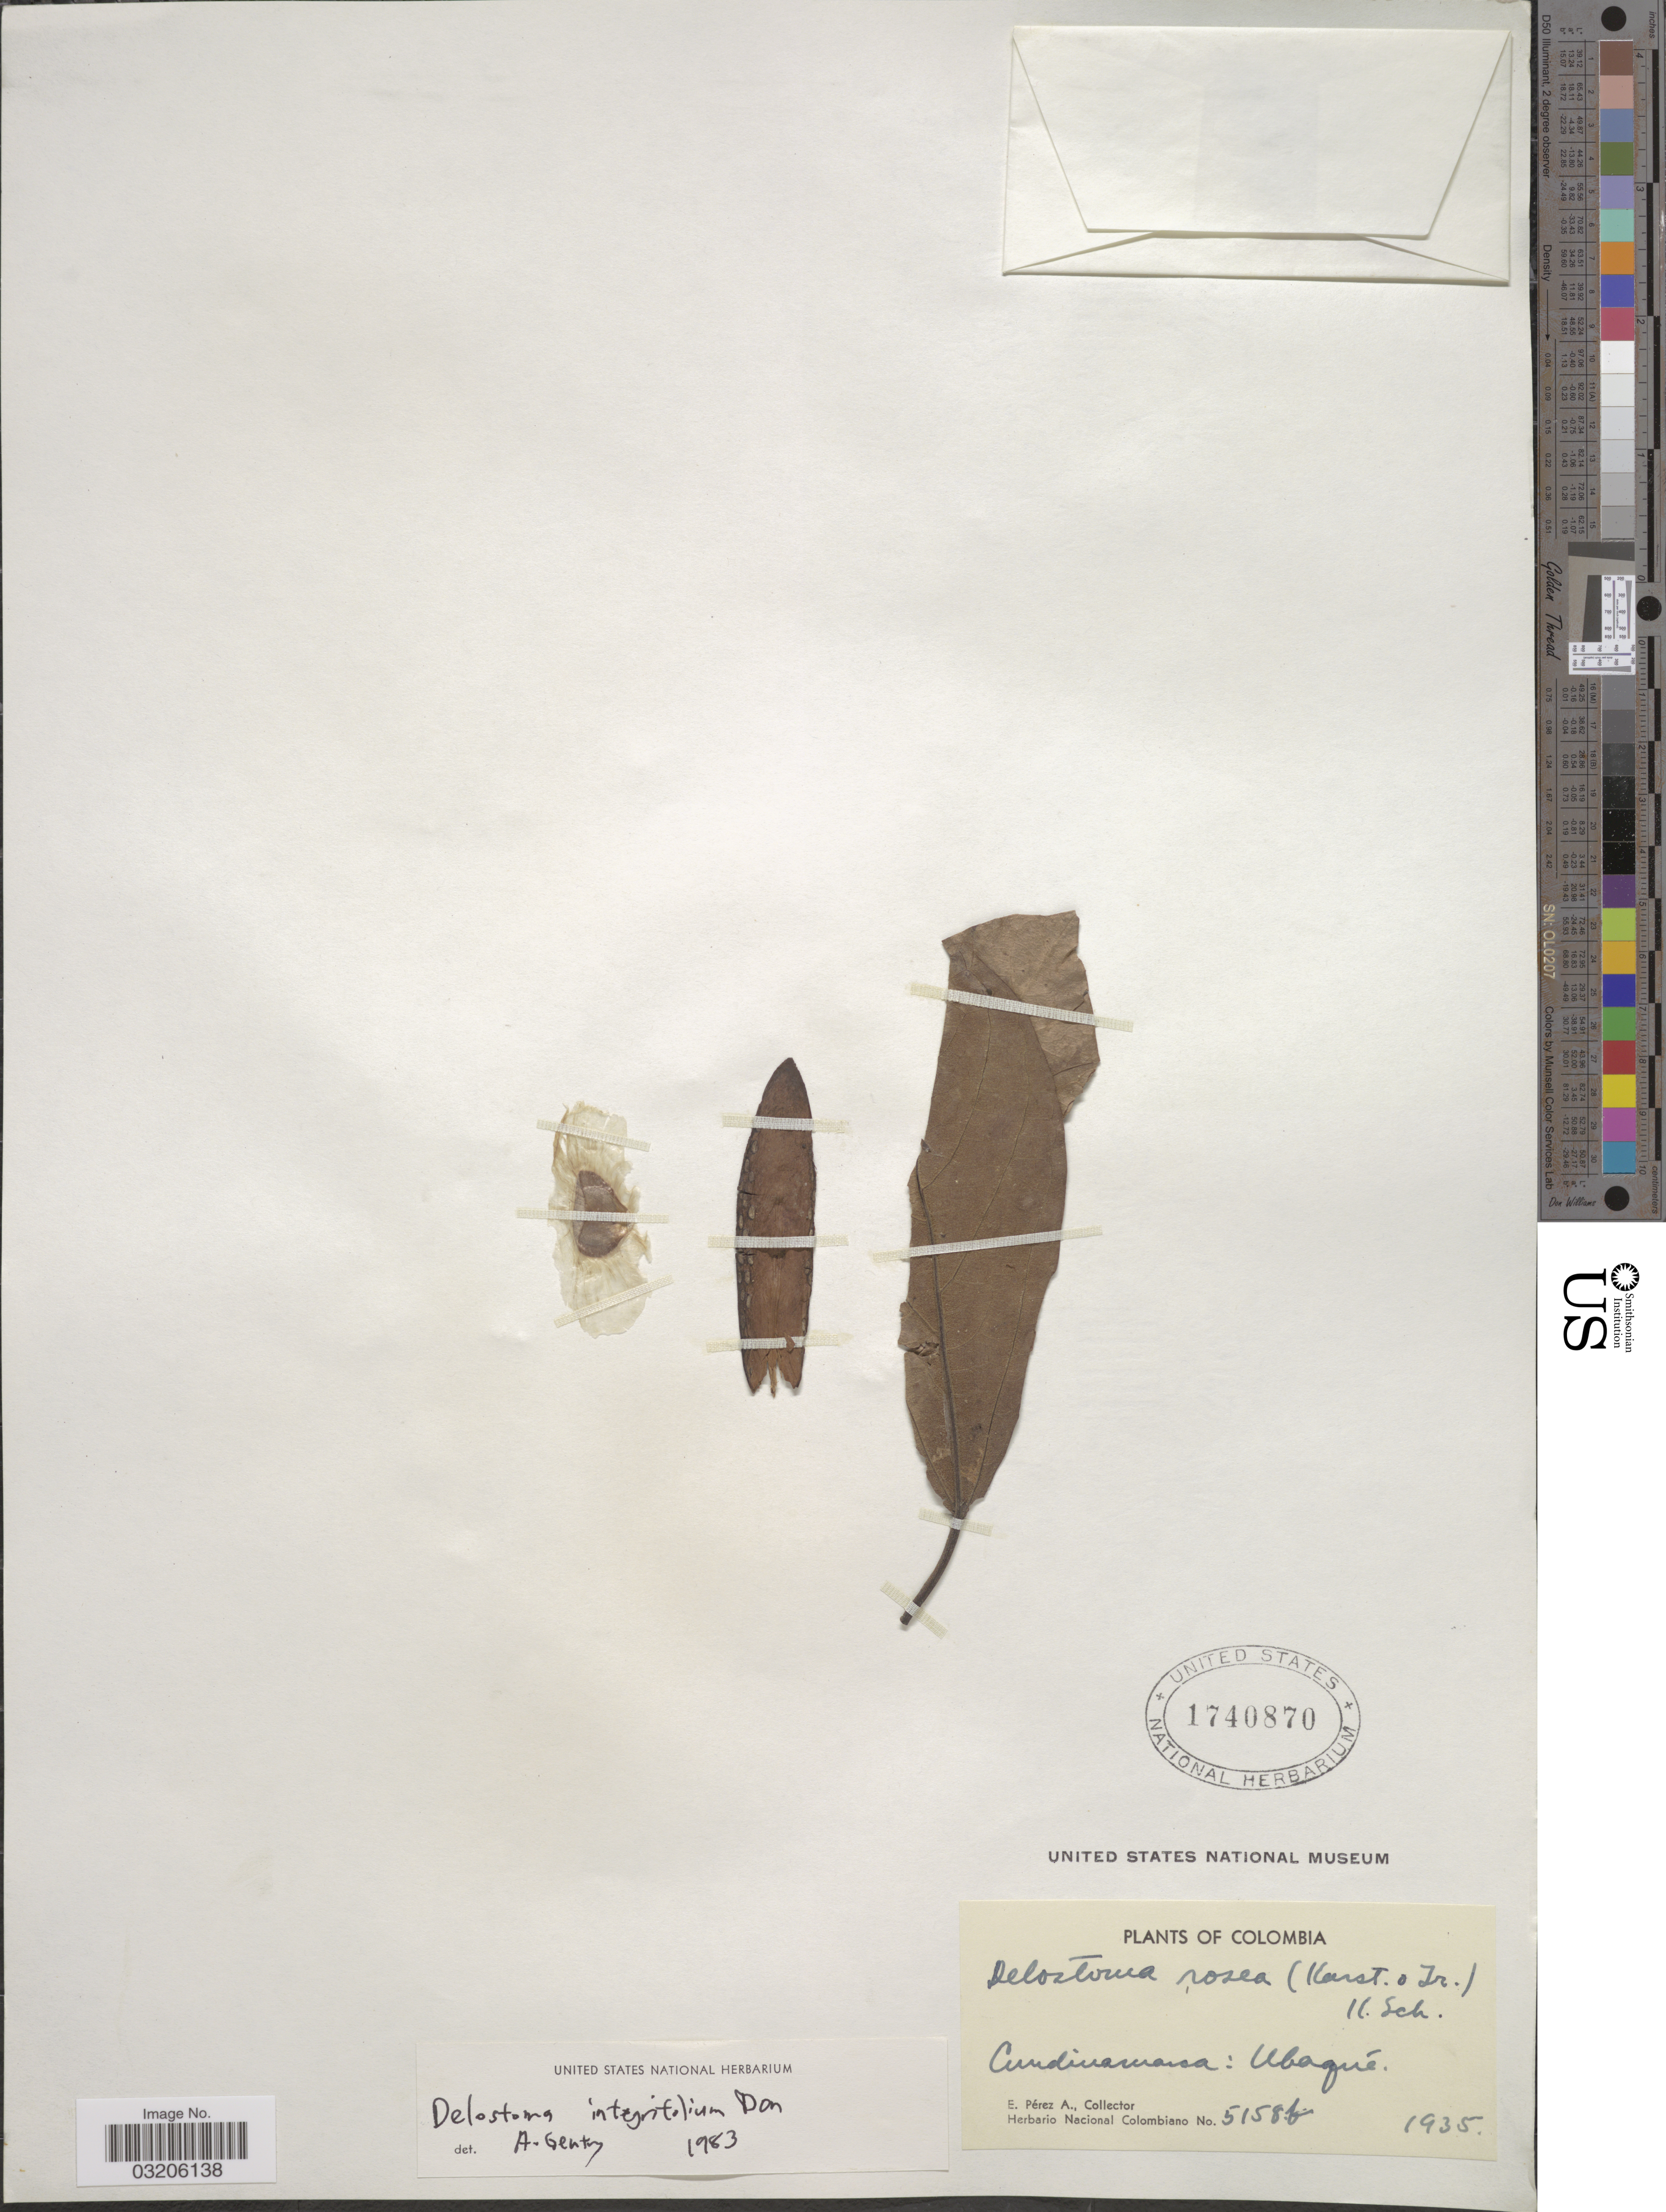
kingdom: Plantae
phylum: Tracheophyta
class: Magnoliopsida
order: Lamiales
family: Bignoniaceae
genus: Delostoma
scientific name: Delostoma integrifolium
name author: D. Don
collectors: E. Pérez Arbeláez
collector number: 5158b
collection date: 1935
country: Colombia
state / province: Cundinamarca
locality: Ubaqué.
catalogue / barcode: US 1740870